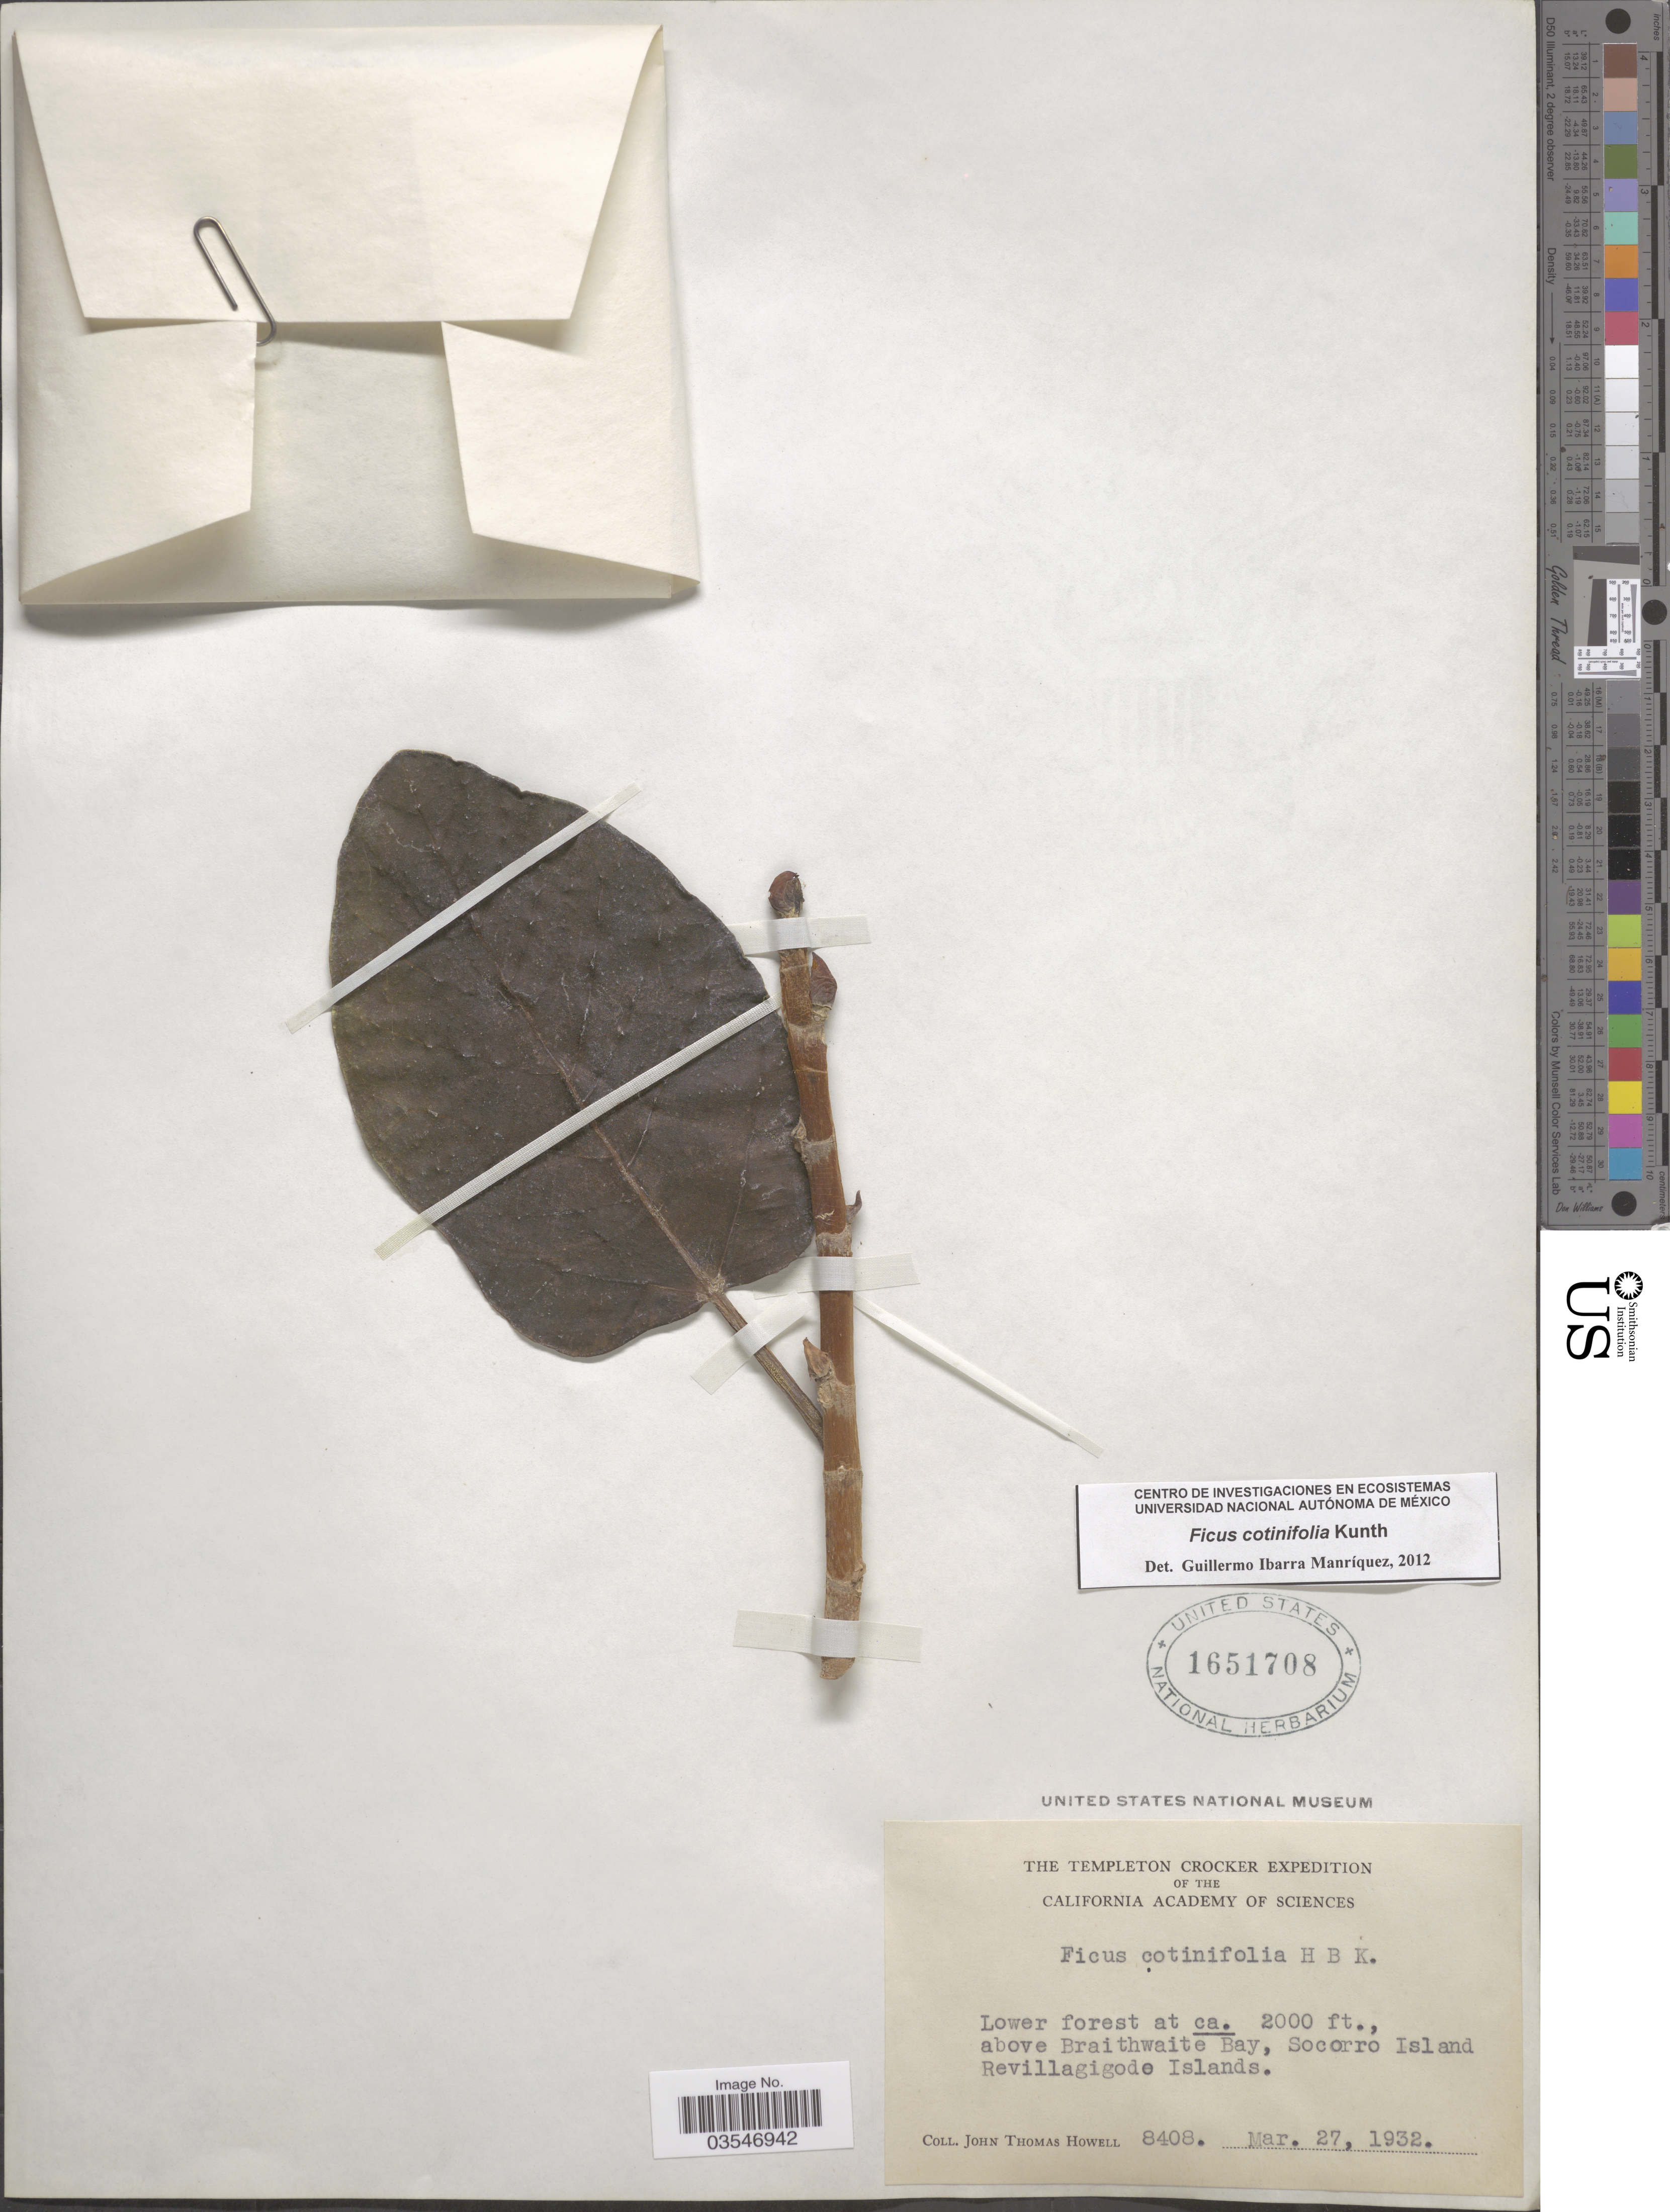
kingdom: Plantae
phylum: Tracheophyta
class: Magnoliopsida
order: Rosales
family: Moraceae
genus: Ficus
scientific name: Ficus cotinifolia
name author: Kunth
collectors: J. T. Howell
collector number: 8408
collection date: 1932-03-27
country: Mexico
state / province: Colima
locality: Above Braithwaite Bay, Socorro Island, Revillagigedo Islands.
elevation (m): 610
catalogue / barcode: US 1651708